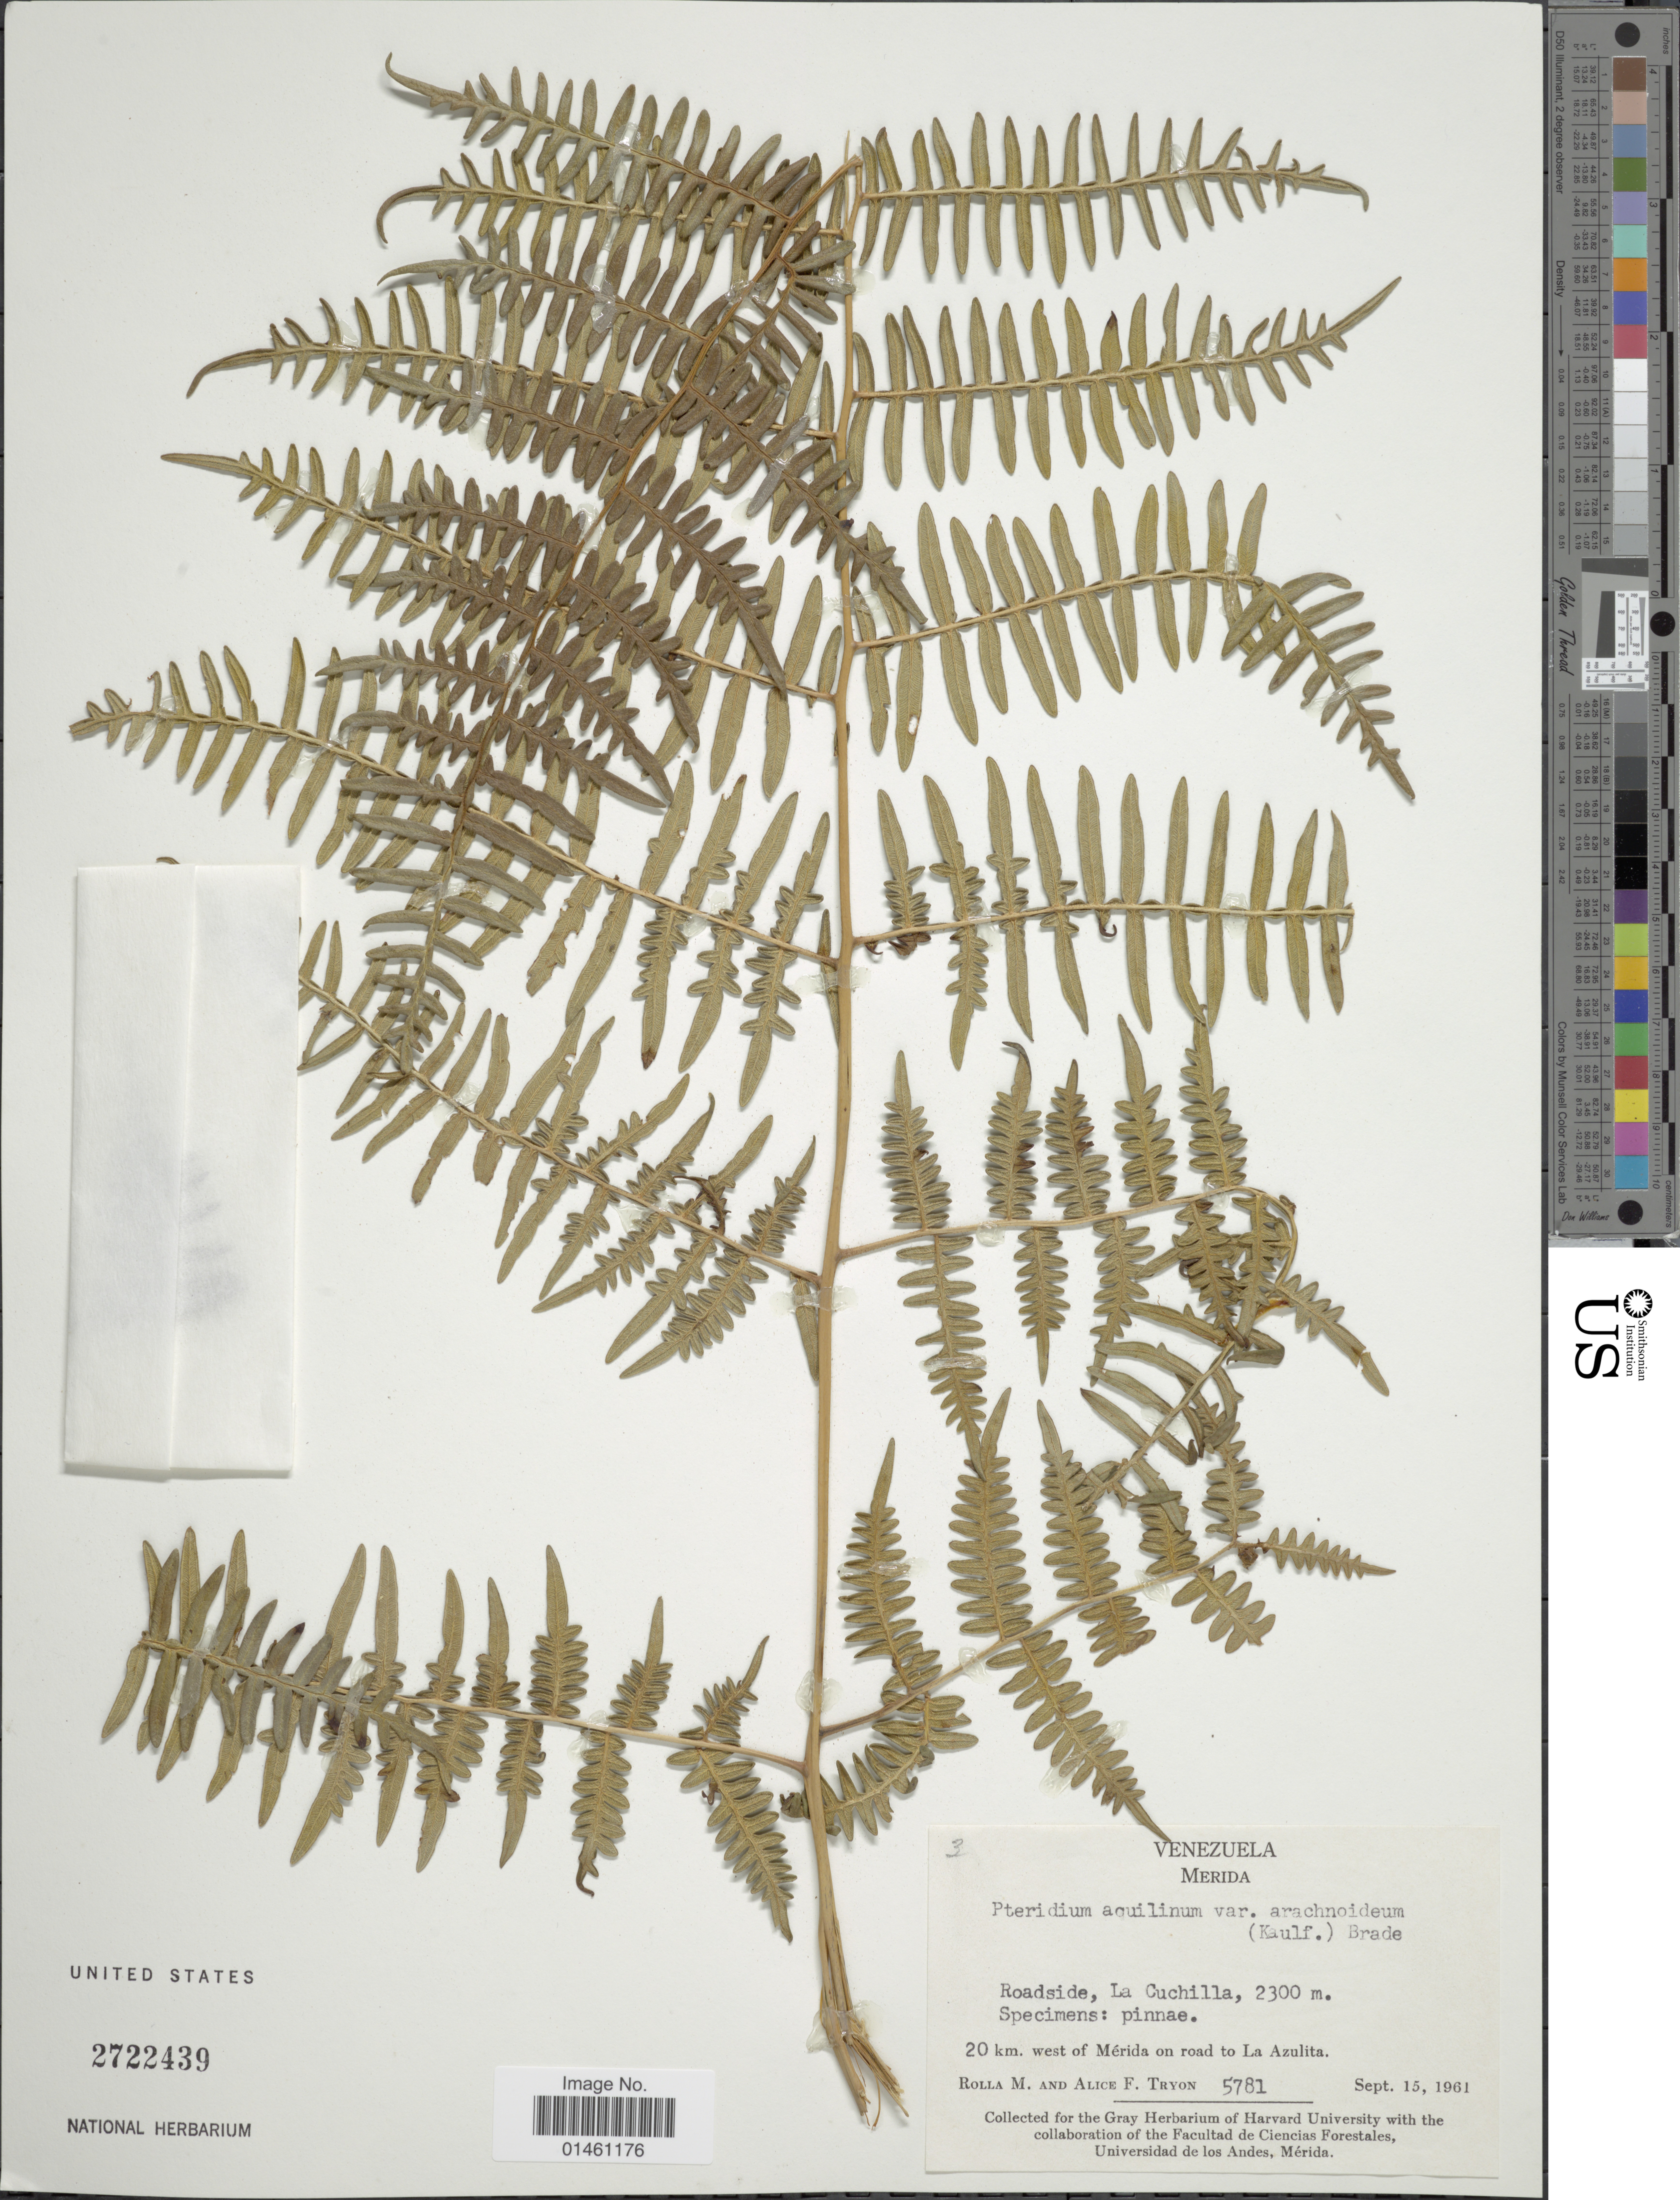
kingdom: Plantae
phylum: Tracheophyta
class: Polypodiopsida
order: Polypodiales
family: Dennstaedtiaceae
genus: Pteridium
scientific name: Pteridium aquilinum var. arachnoideum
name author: (Kaulf.) Herter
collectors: R. M. Tryon & A. F. Tryon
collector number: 5781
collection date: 1961-09-15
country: Venezuela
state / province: Mérida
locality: Roadside, La Cuchilla, 20km west of Mérida on road to La Azulita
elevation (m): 2300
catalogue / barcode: US 2722439